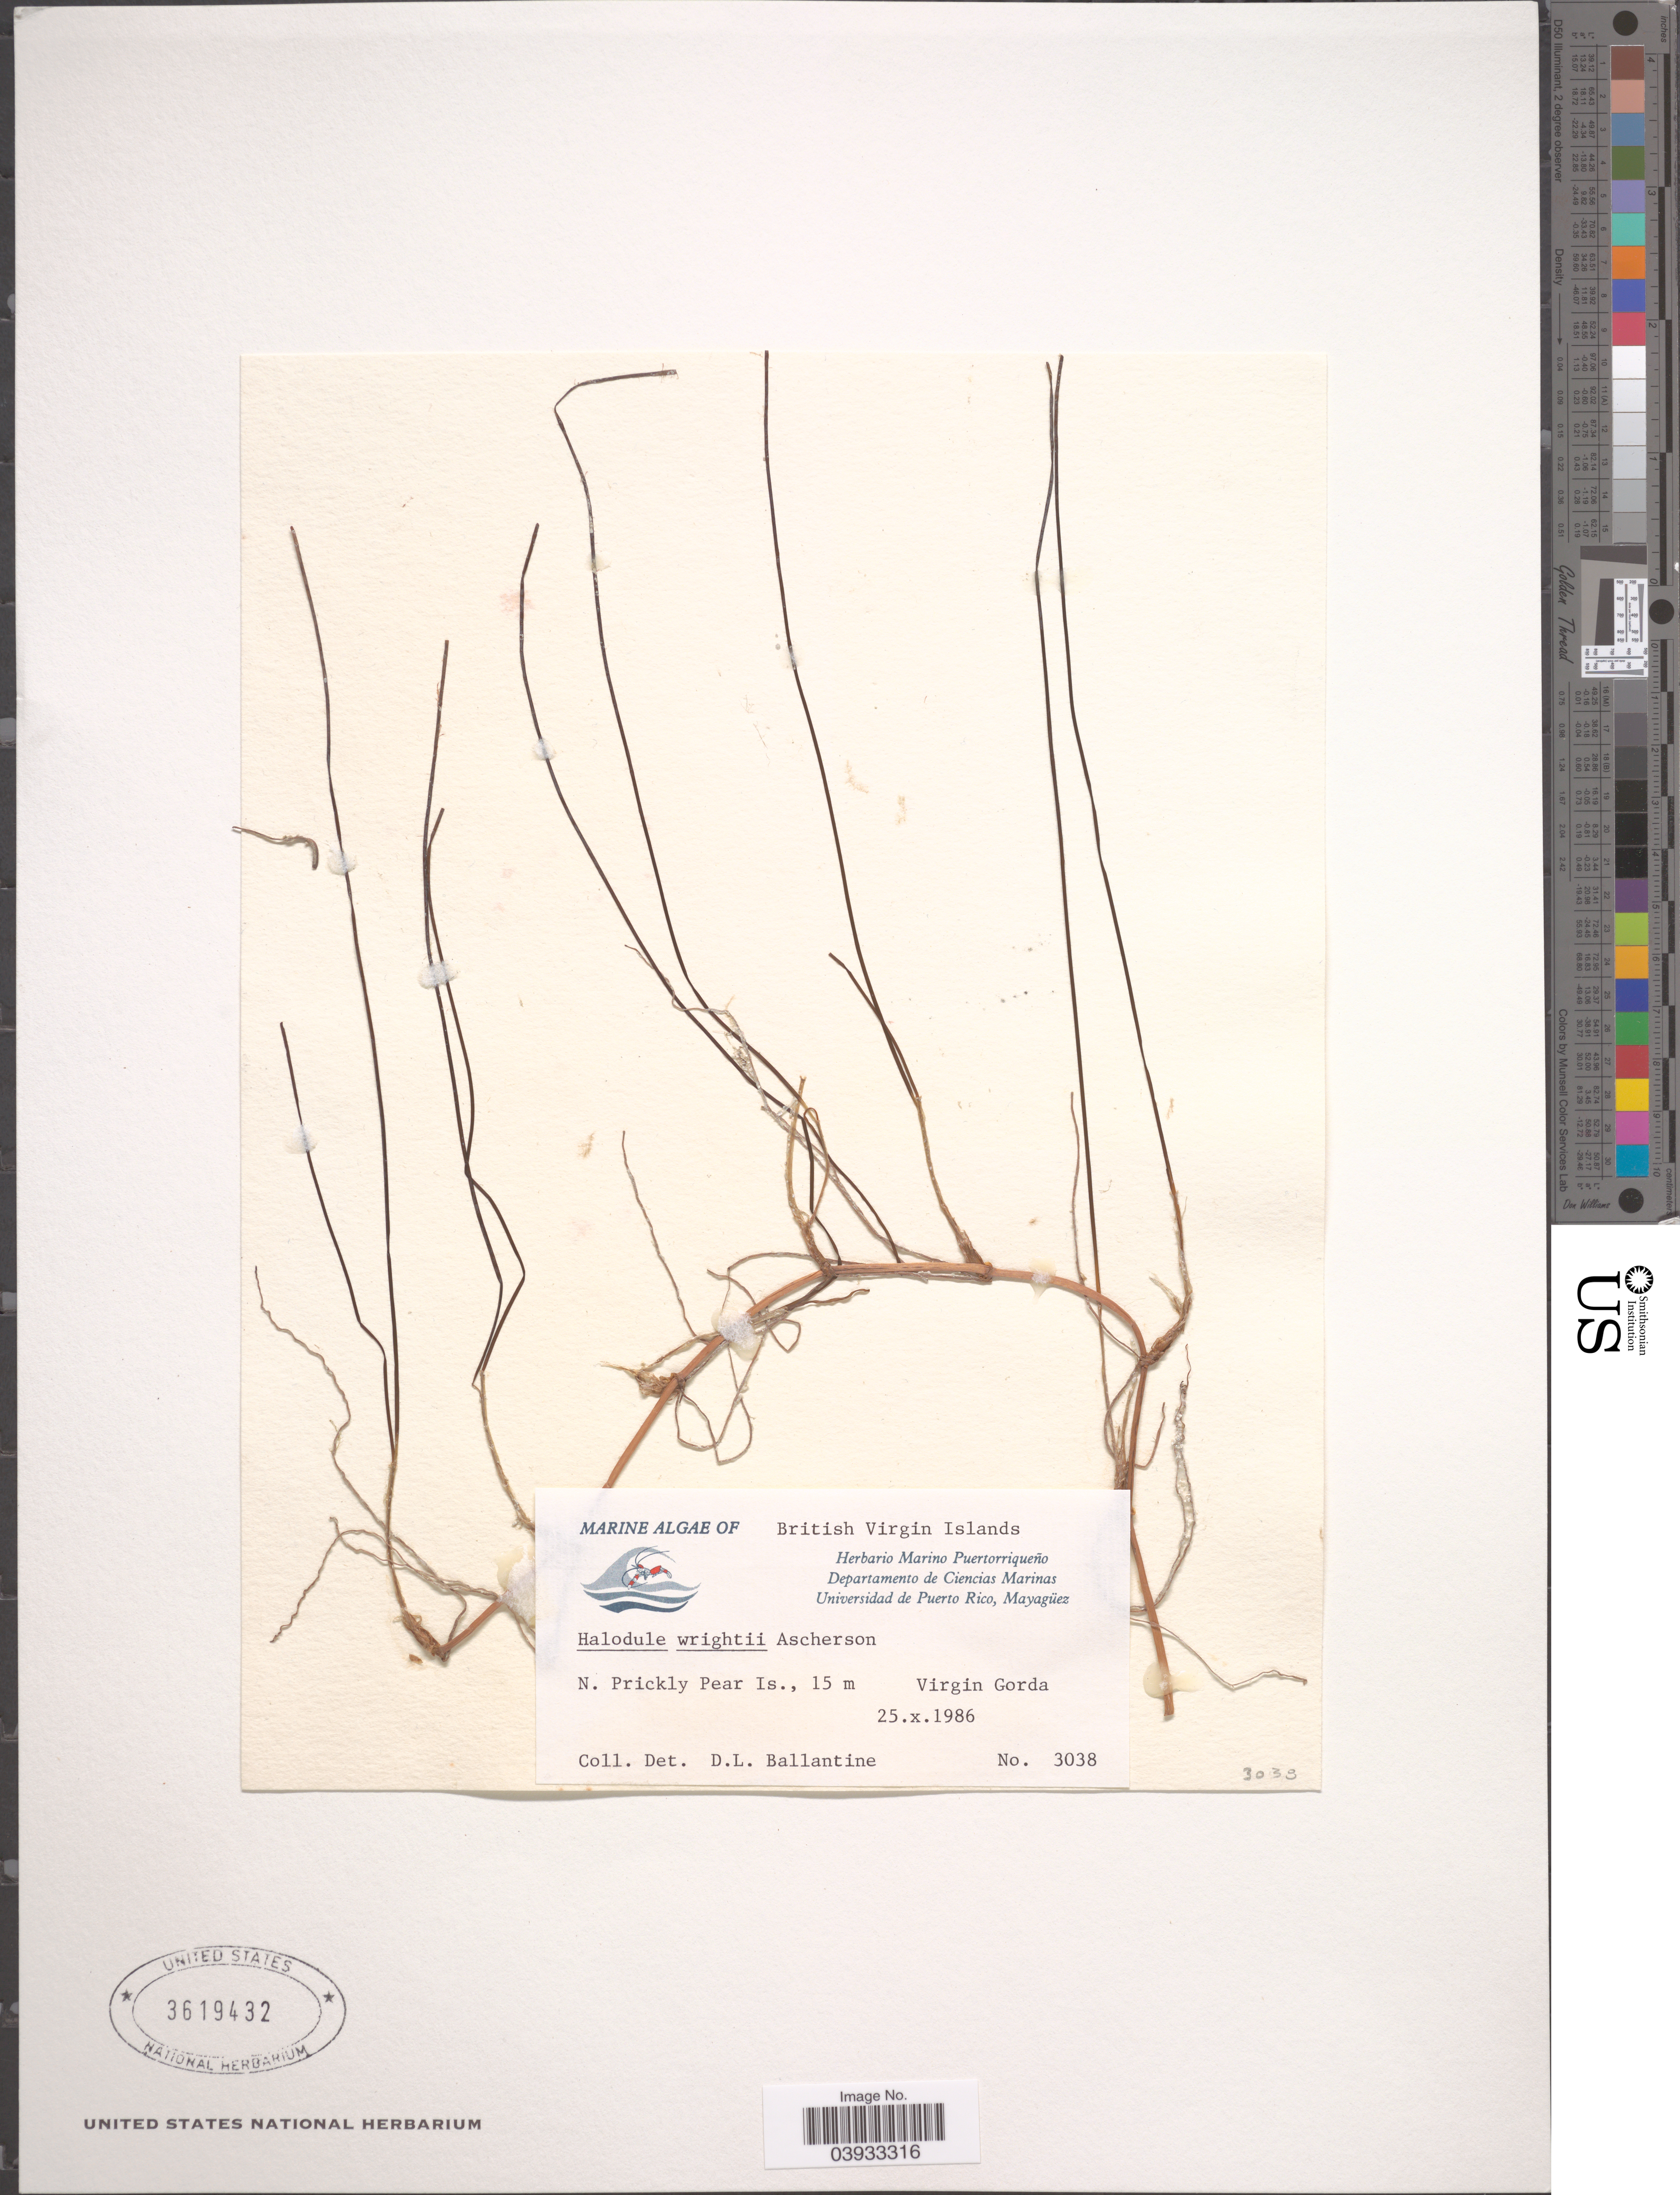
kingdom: Plantae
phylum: Tracheophyta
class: Liliopsida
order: Alismatales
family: Cymodoceaceae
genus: Halodule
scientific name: Halodule wrightii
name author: Asch.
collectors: D.L. Ballantine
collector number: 3038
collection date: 1986-10-25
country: British Virgin Islands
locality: N. Prickly Pear Is. Virgin Gorda.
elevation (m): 15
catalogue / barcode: US 3619432